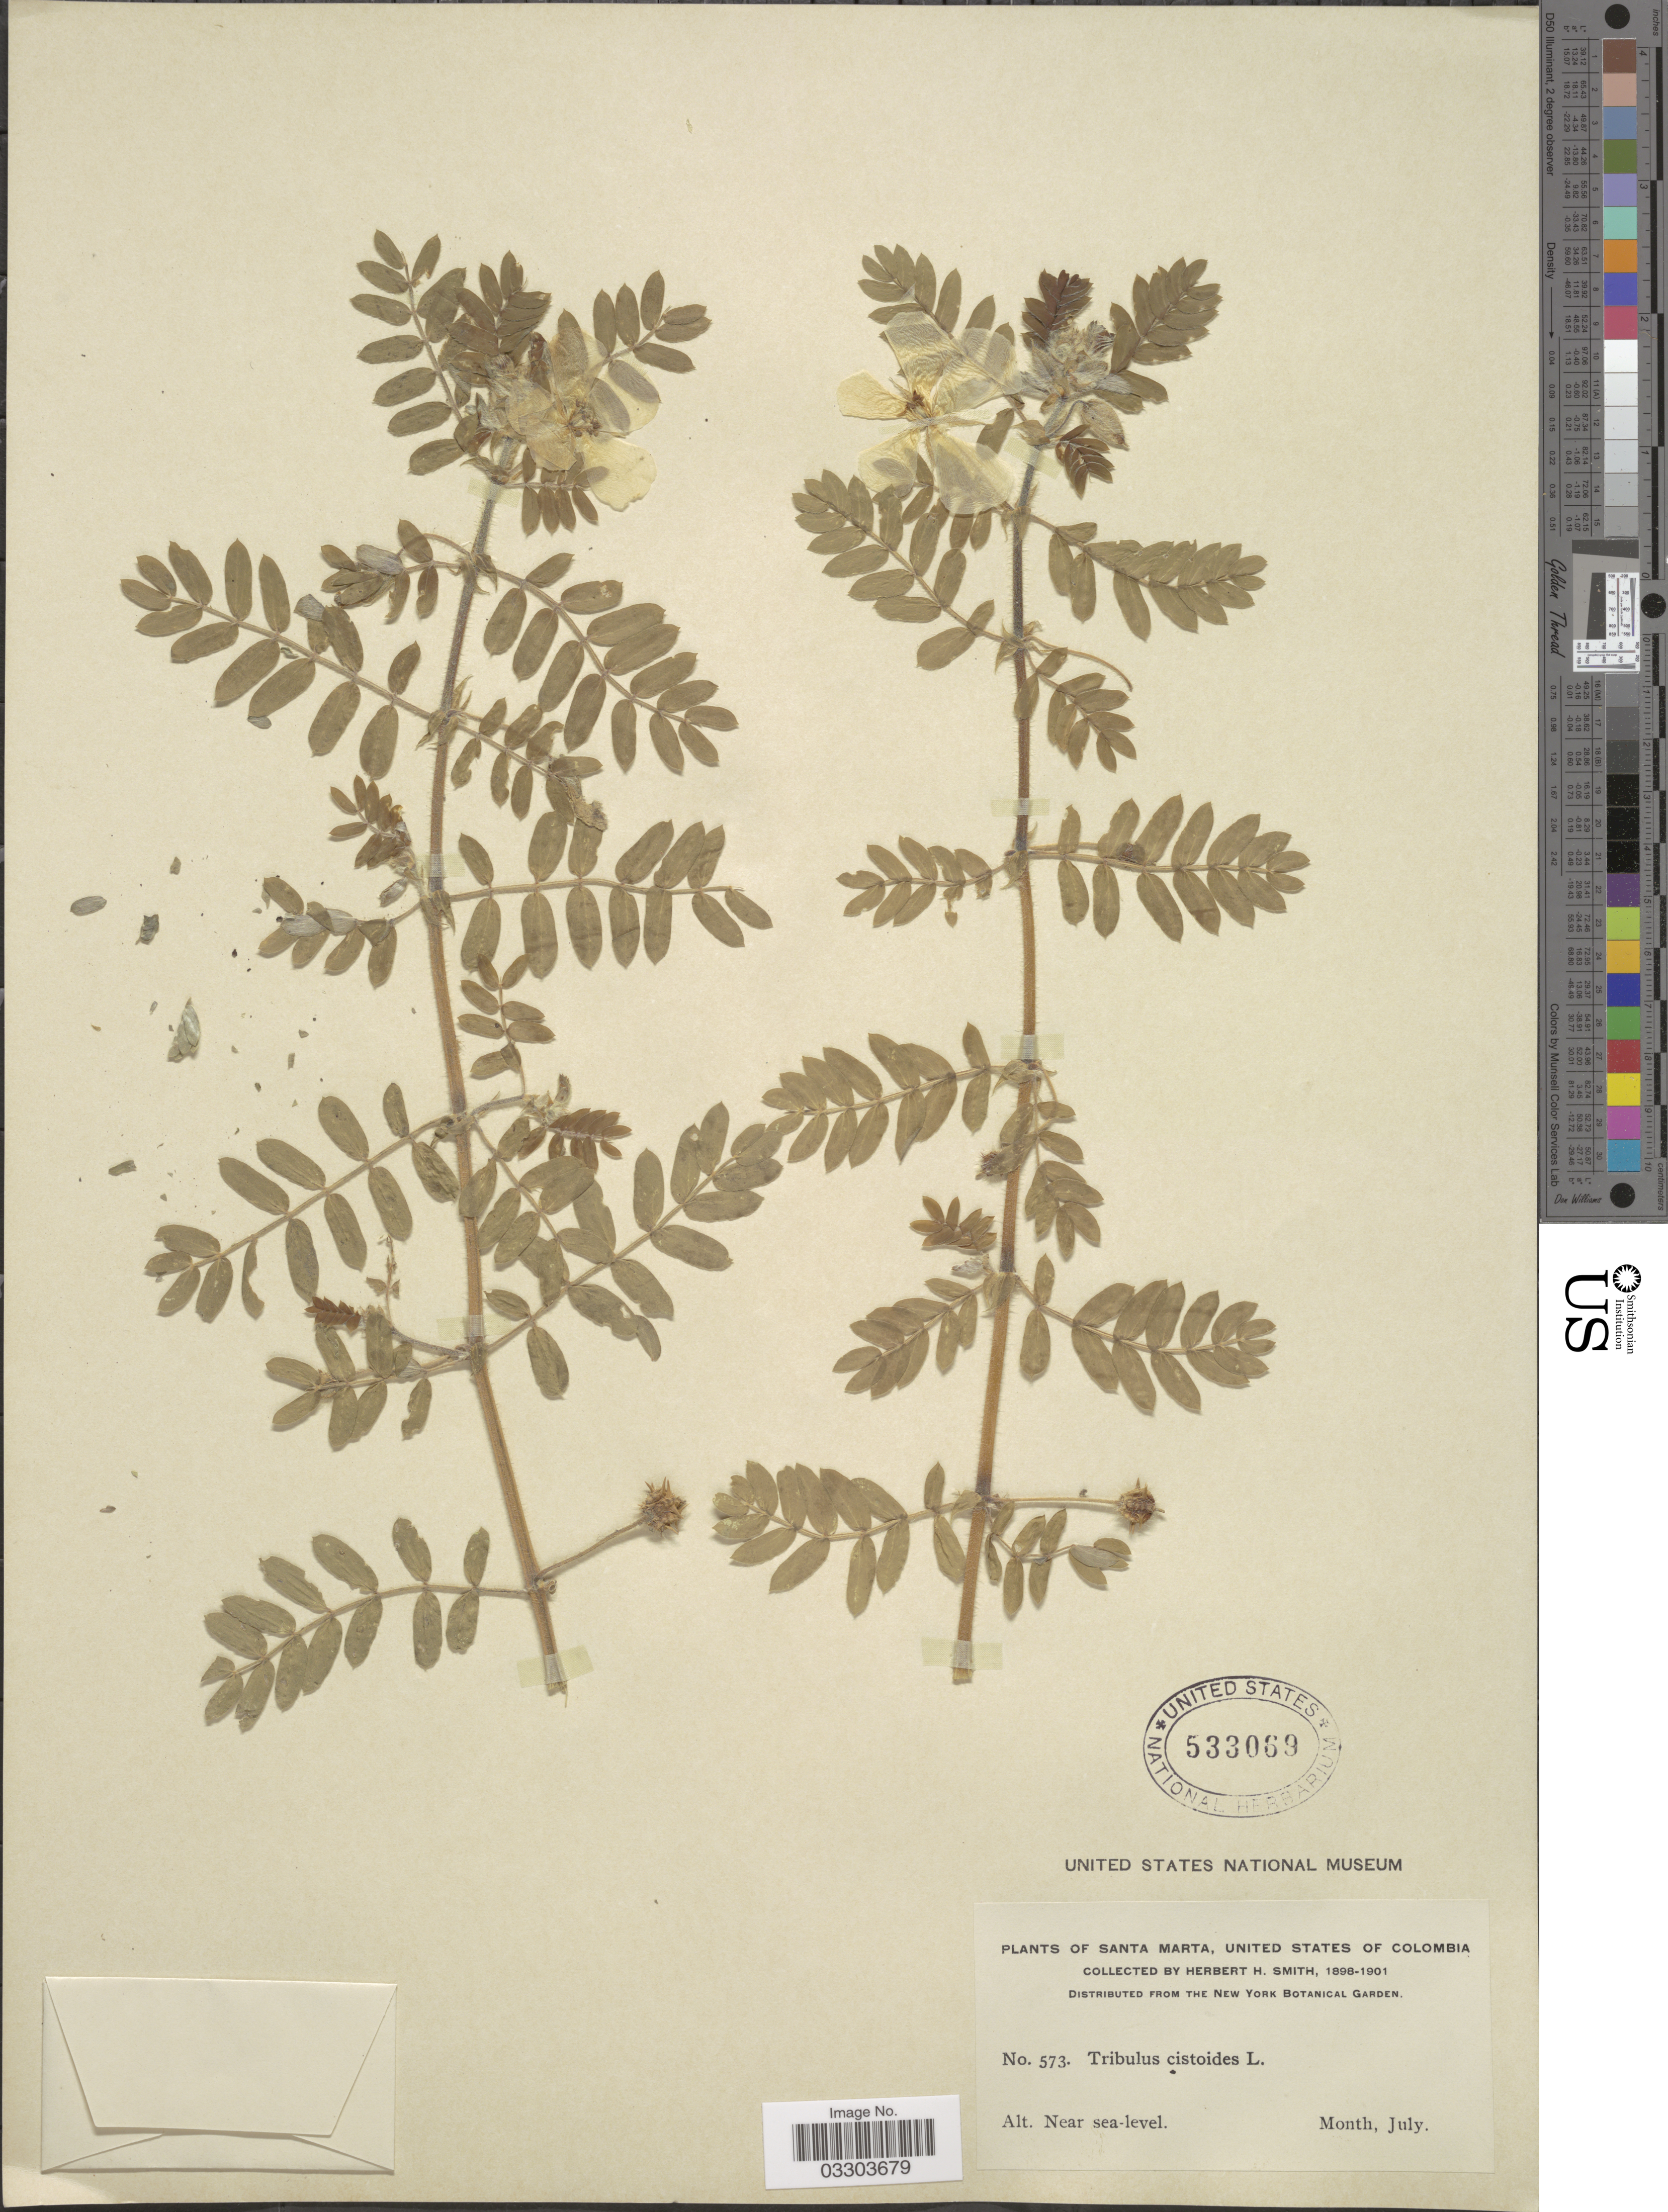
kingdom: Plantae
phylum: Tracheophyta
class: Magnoliopsida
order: Zygophyllales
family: Zygophyllaceae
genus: Tribulus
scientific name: Tribulus cistoides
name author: L.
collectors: Herbert H. Smith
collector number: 573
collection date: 1898-07/1901-07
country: Colombia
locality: Santa Marta, United States of Colombia.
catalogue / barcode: US 533069